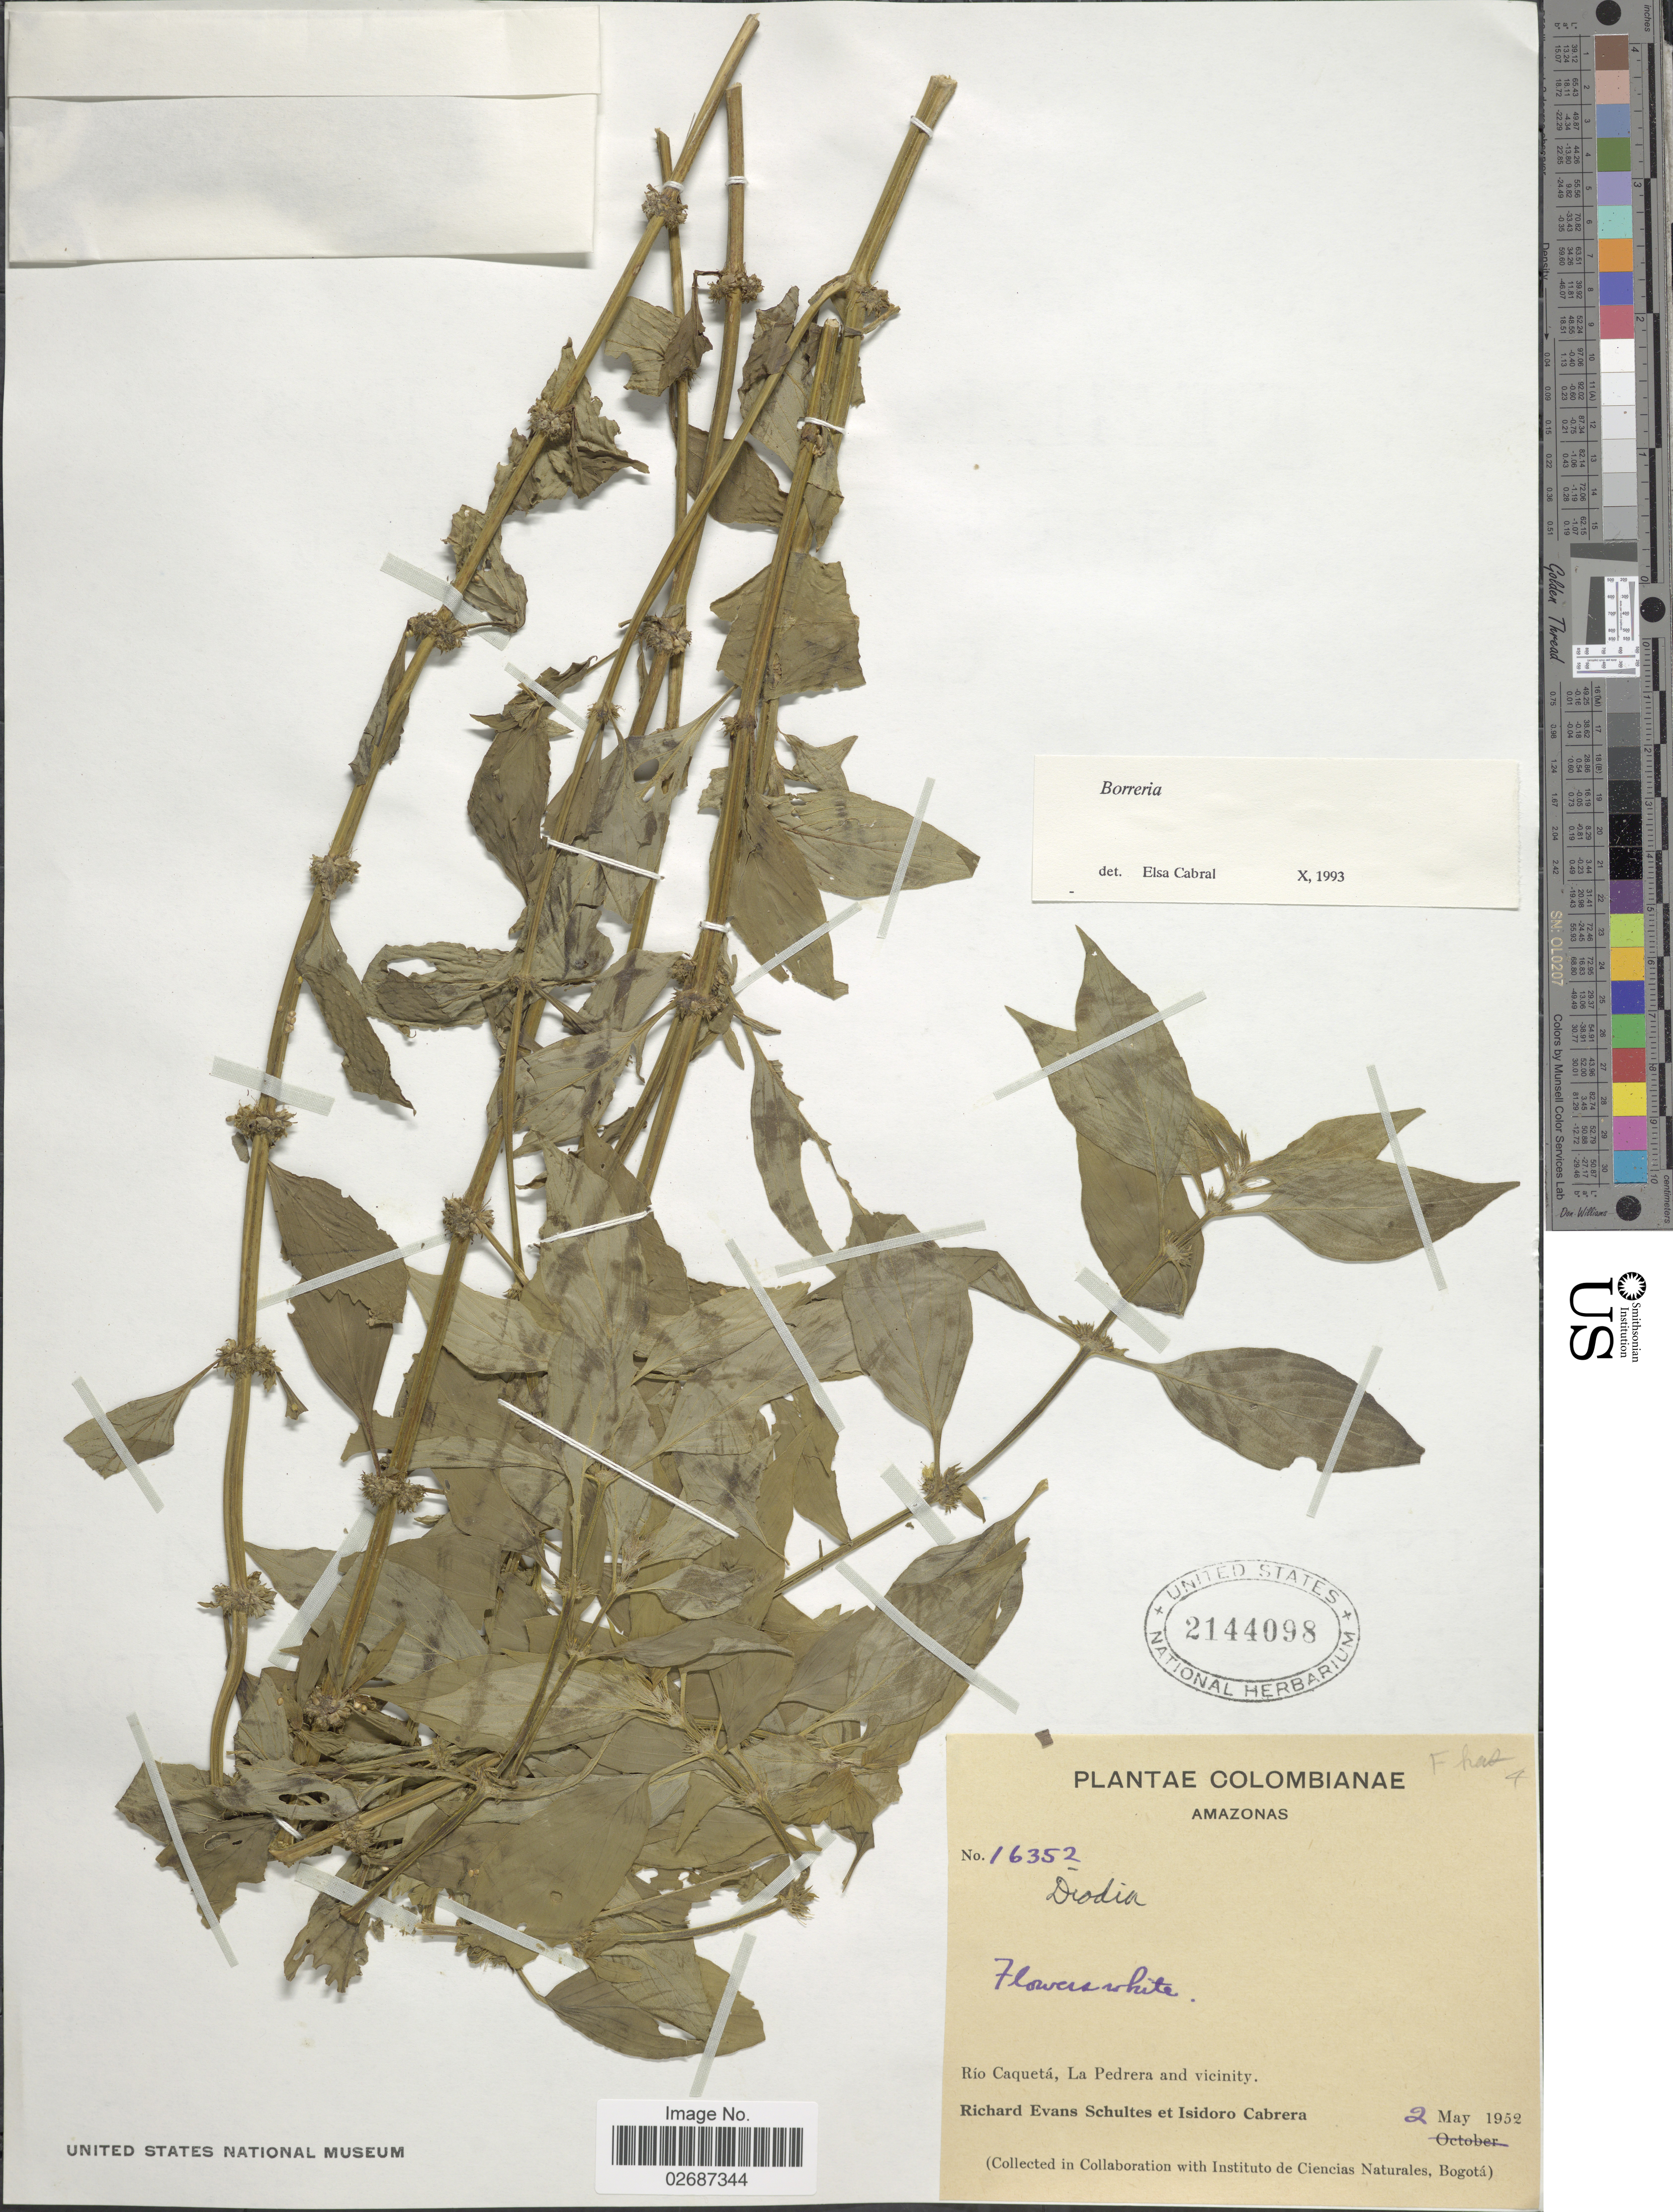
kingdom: Plantae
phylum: Tracheophyta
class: Magnoliopsida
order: Gentianales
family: Rubiaceae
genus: Borreria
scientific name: Borreria sp.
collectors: R. E. Schultes & I. Cabrera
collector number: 16352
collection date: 1952-05-02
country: Colombia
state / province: Amazônas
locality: Rio Caqueta, La Pedrera and vicinity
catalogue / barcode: US 2144098